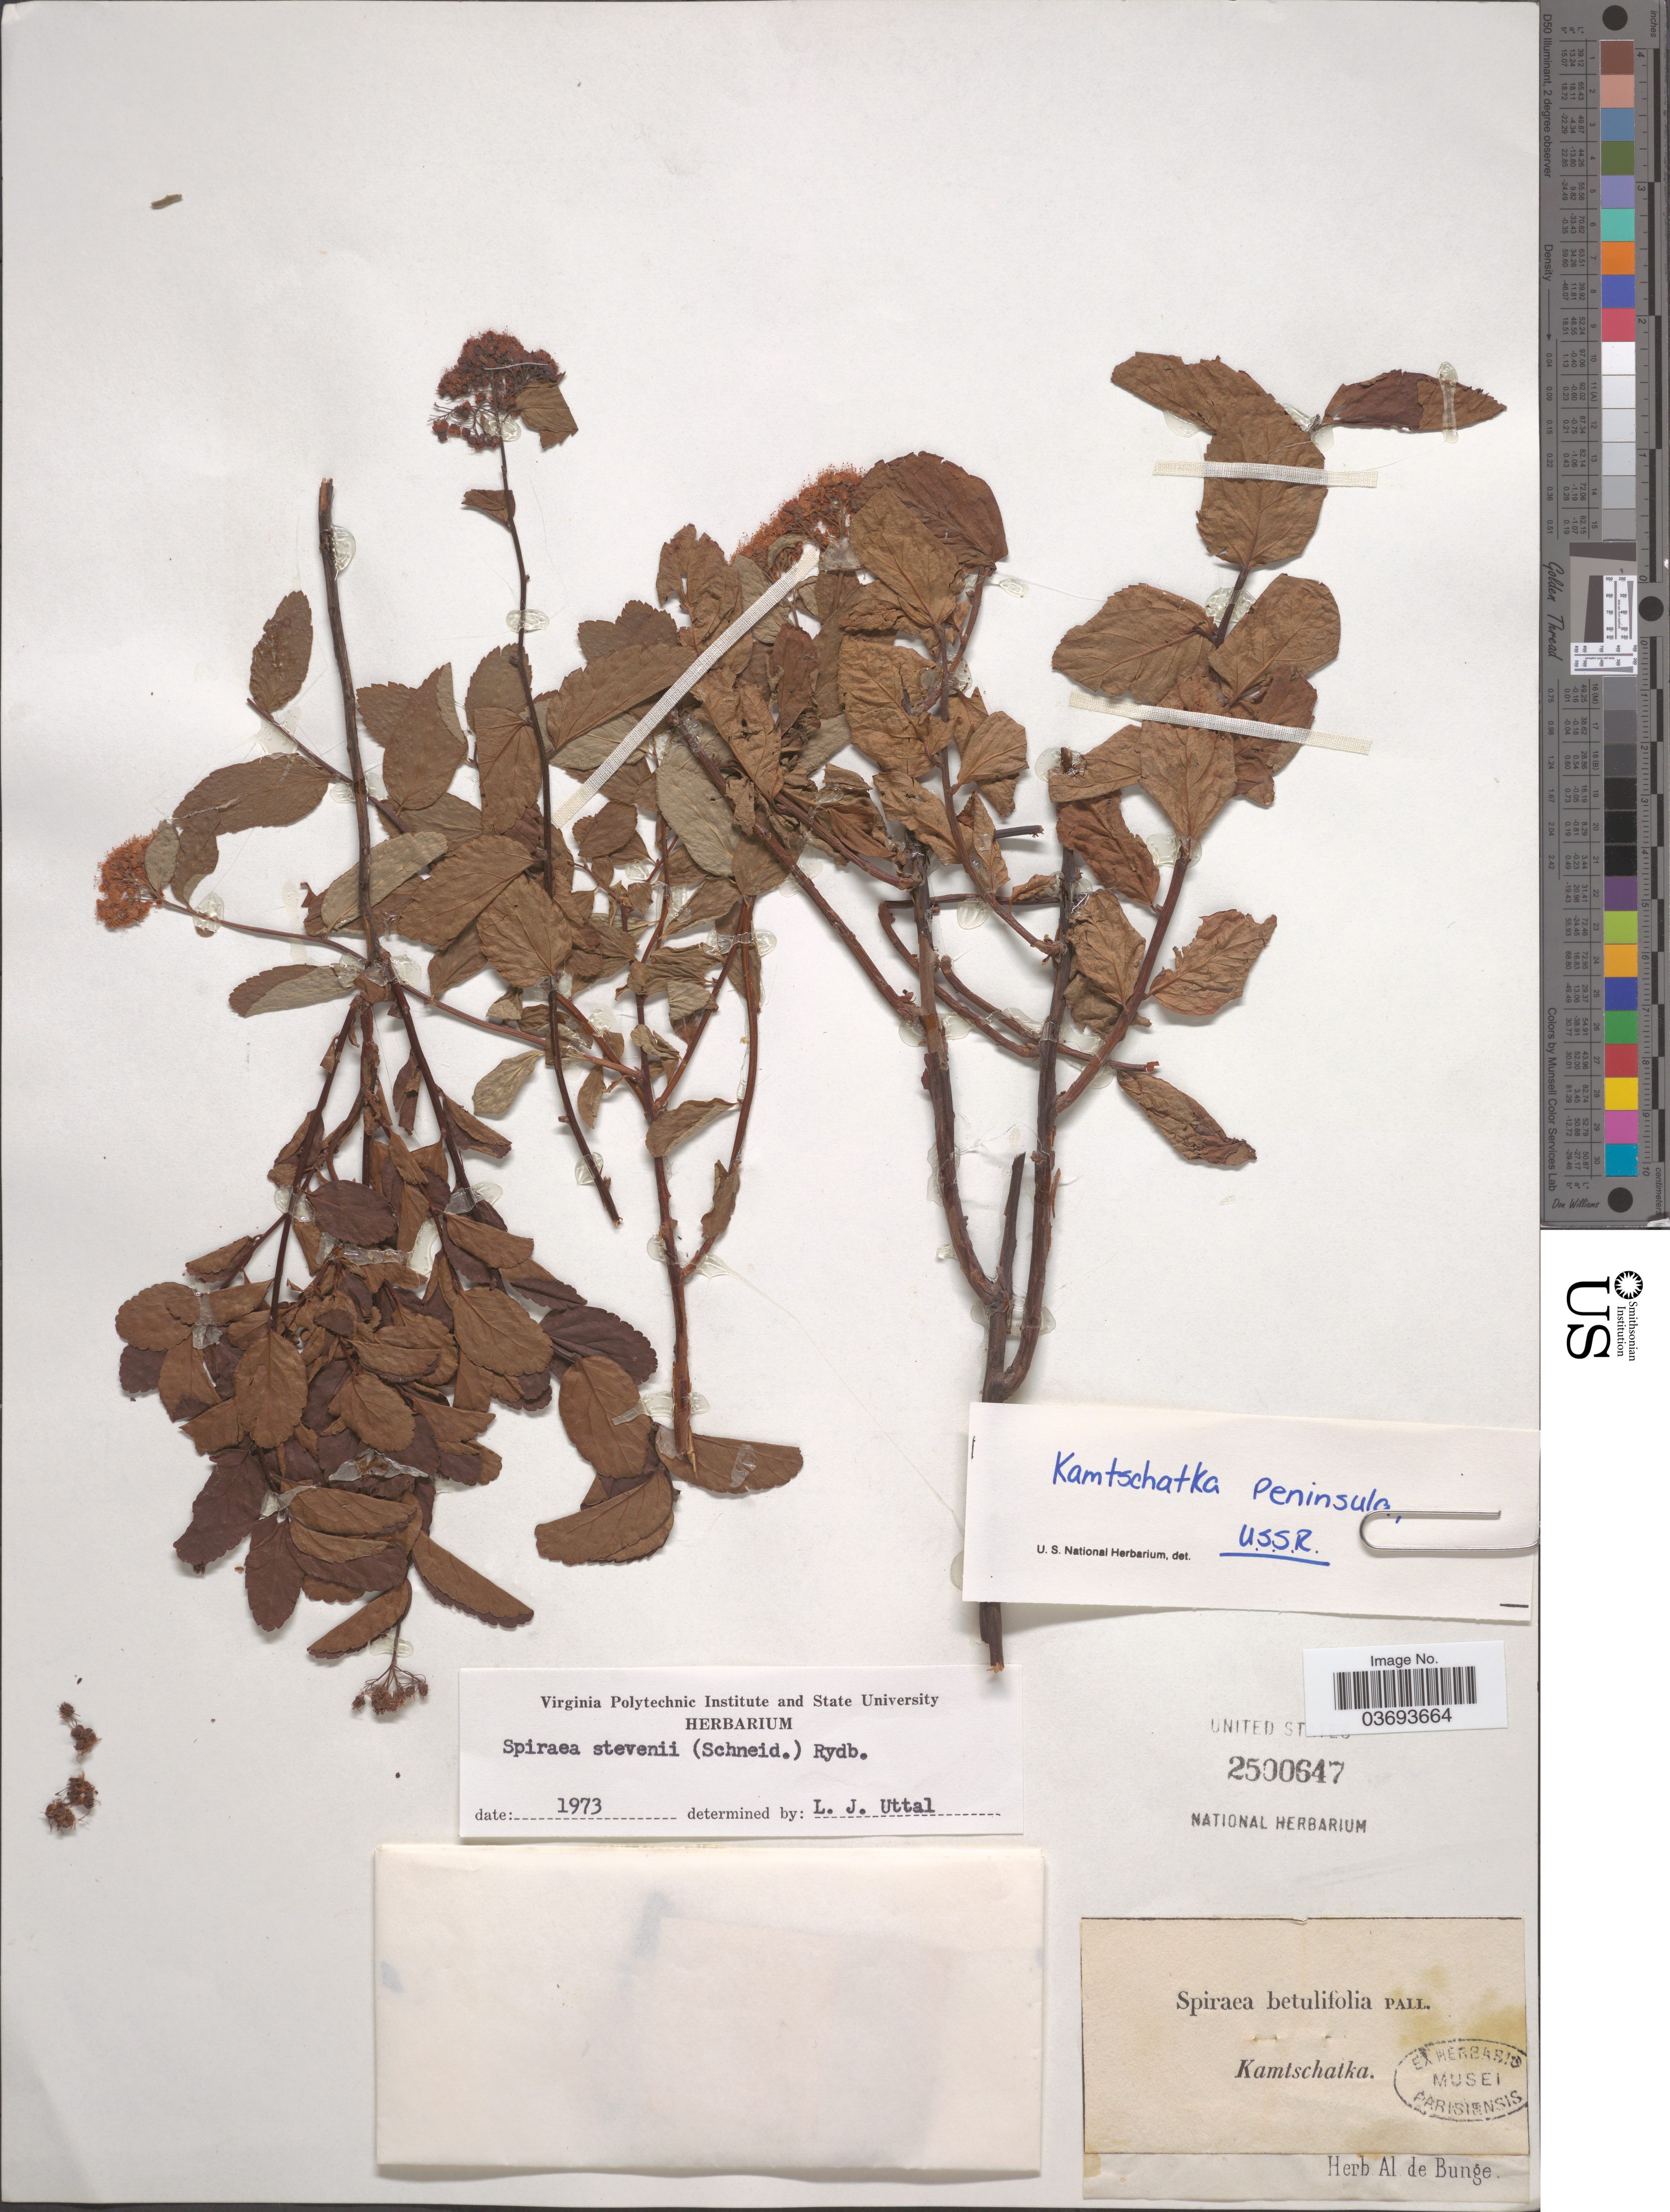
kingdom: Plantae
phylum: Tracheophyta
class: Magnoliopsida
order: Rosales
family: Rosaceae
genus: Spiraea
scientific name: Spiraea beauverdiana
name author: C.K. Schneid.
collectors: ex herb. Bunge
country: Russian Federation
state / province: Kamchatka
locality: Kamtschatka.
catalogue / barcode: US 2500647